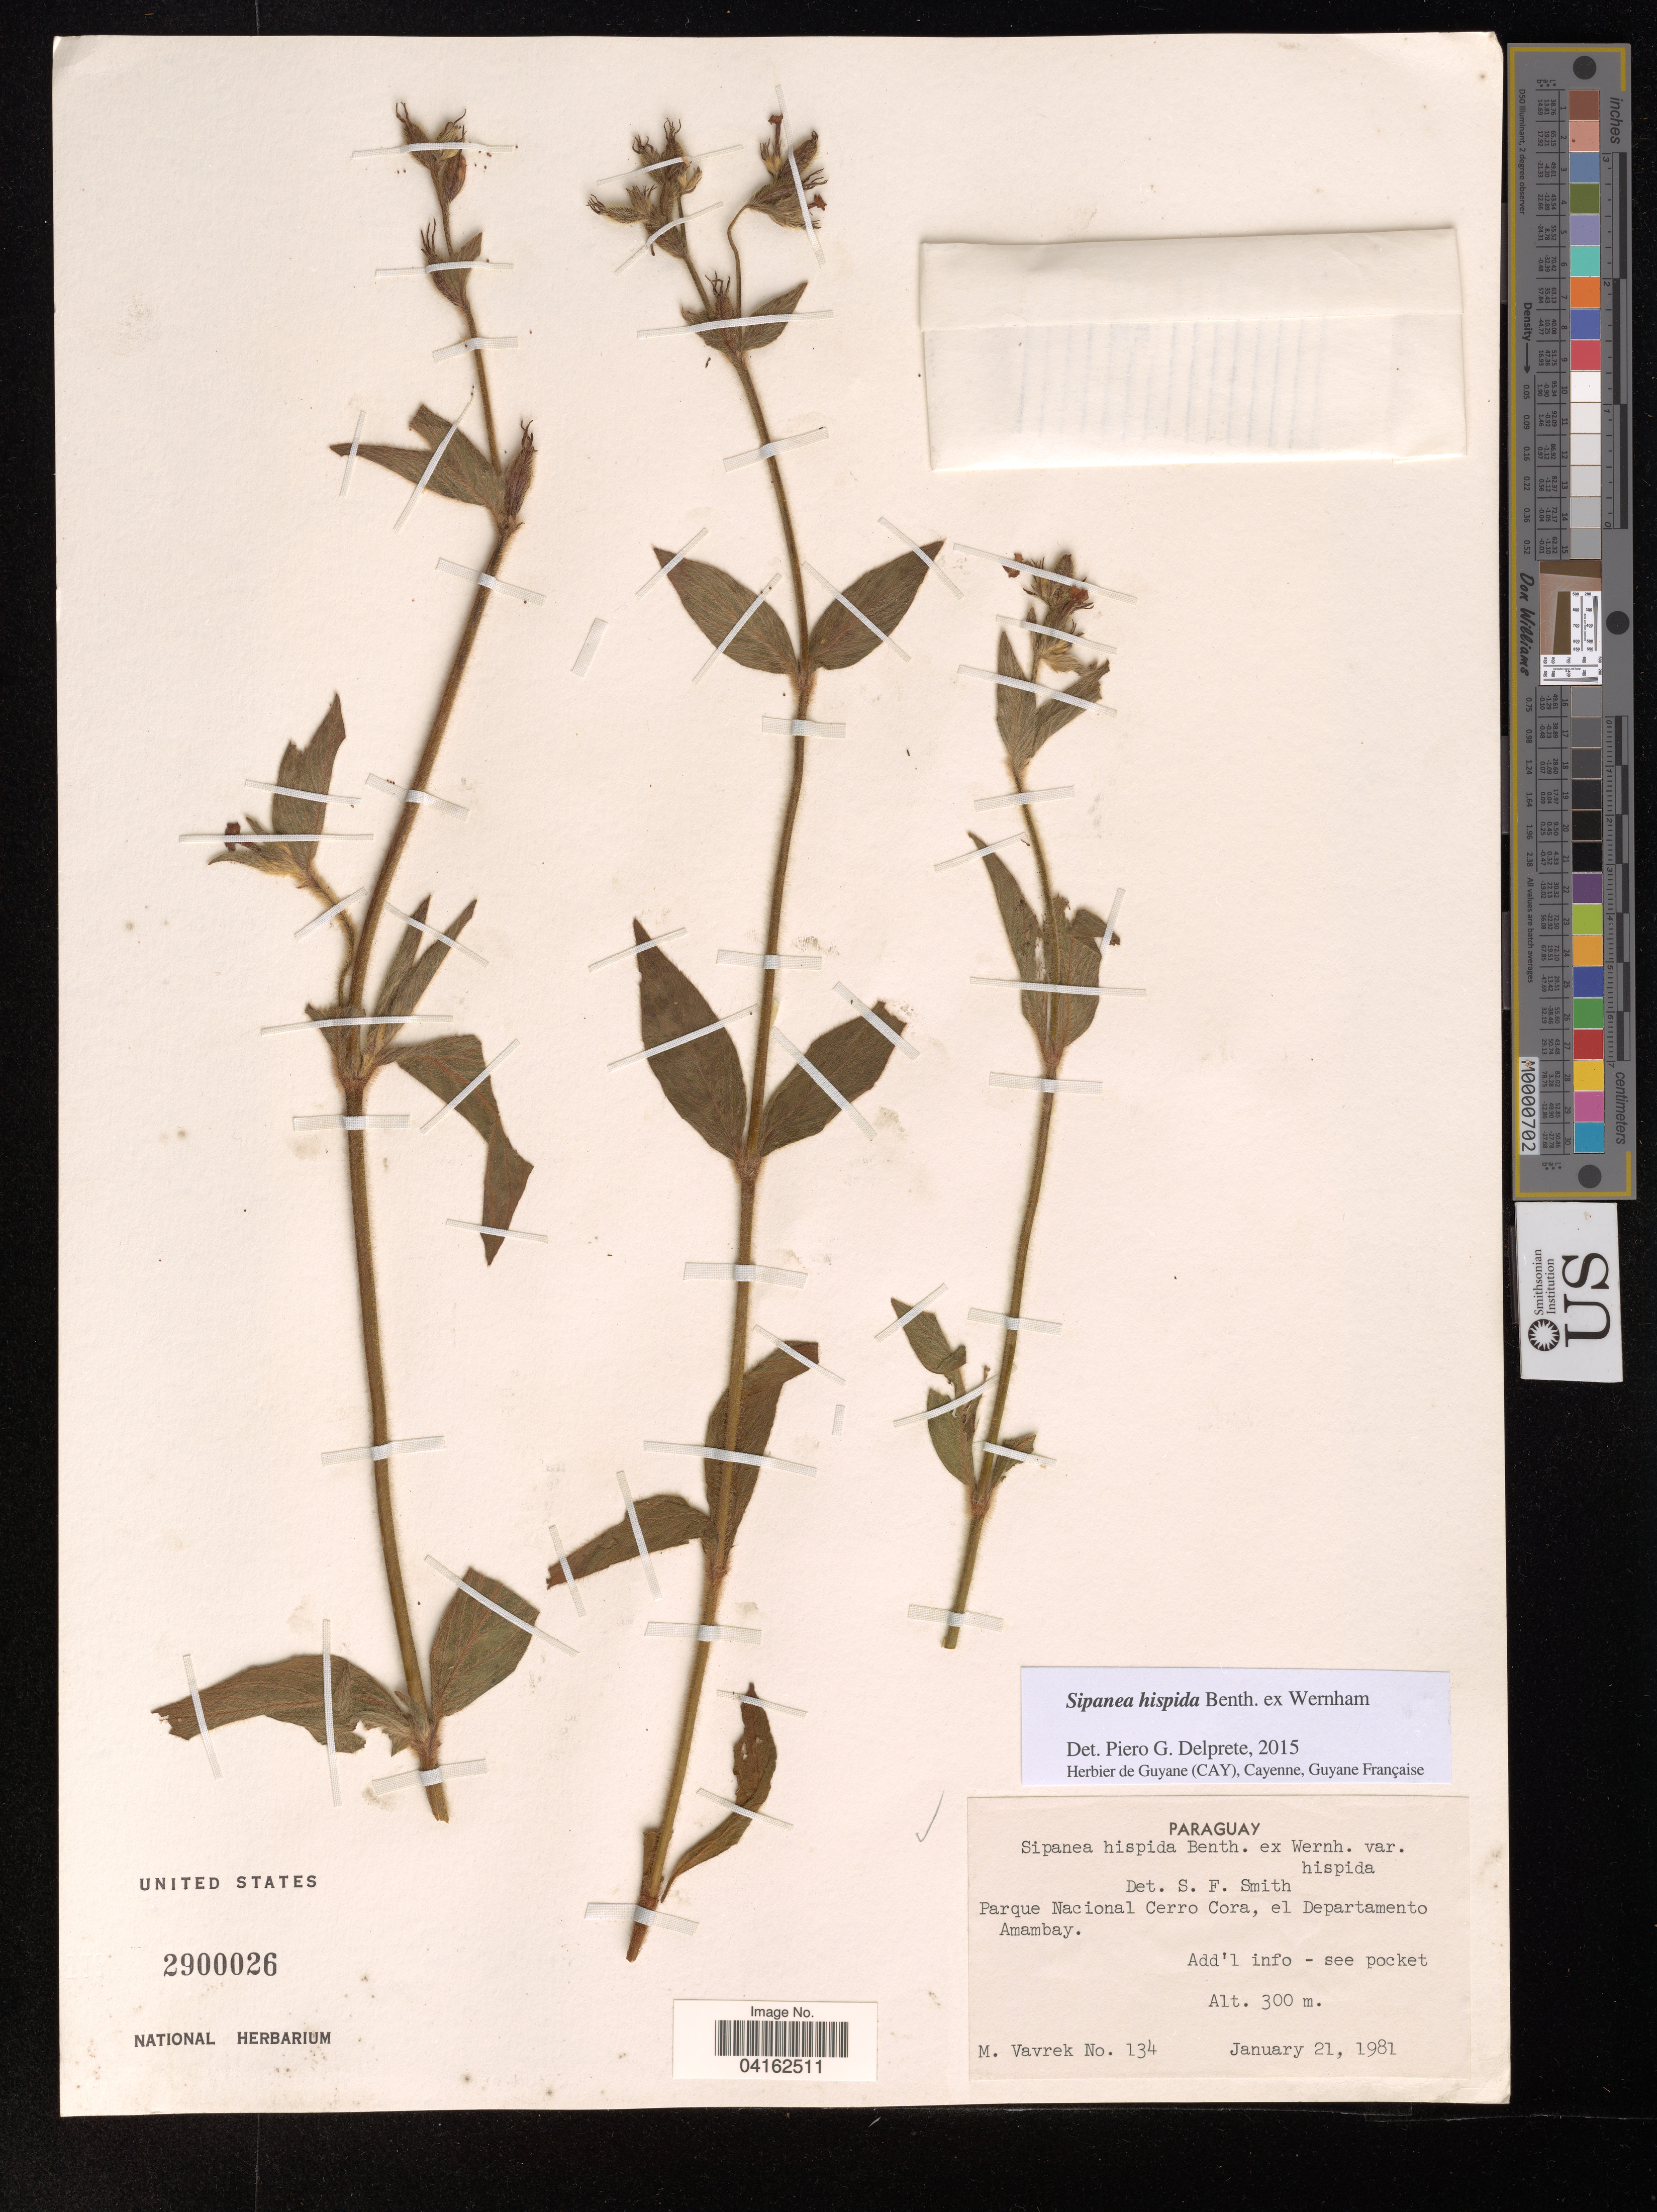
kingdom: Plantae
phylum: Tracheophyta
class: Magnoliopsida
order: Gentianales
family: Rubiaceae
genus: Sipanea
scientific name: Sipanea hispida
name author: Benth. ex Wernham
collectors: M. Vavrek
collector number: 134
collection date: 1981-01-21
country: Paraguay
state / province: Amambay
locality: Parque Nacional Cerro Cora.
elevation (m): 300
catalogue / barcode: US 2900026